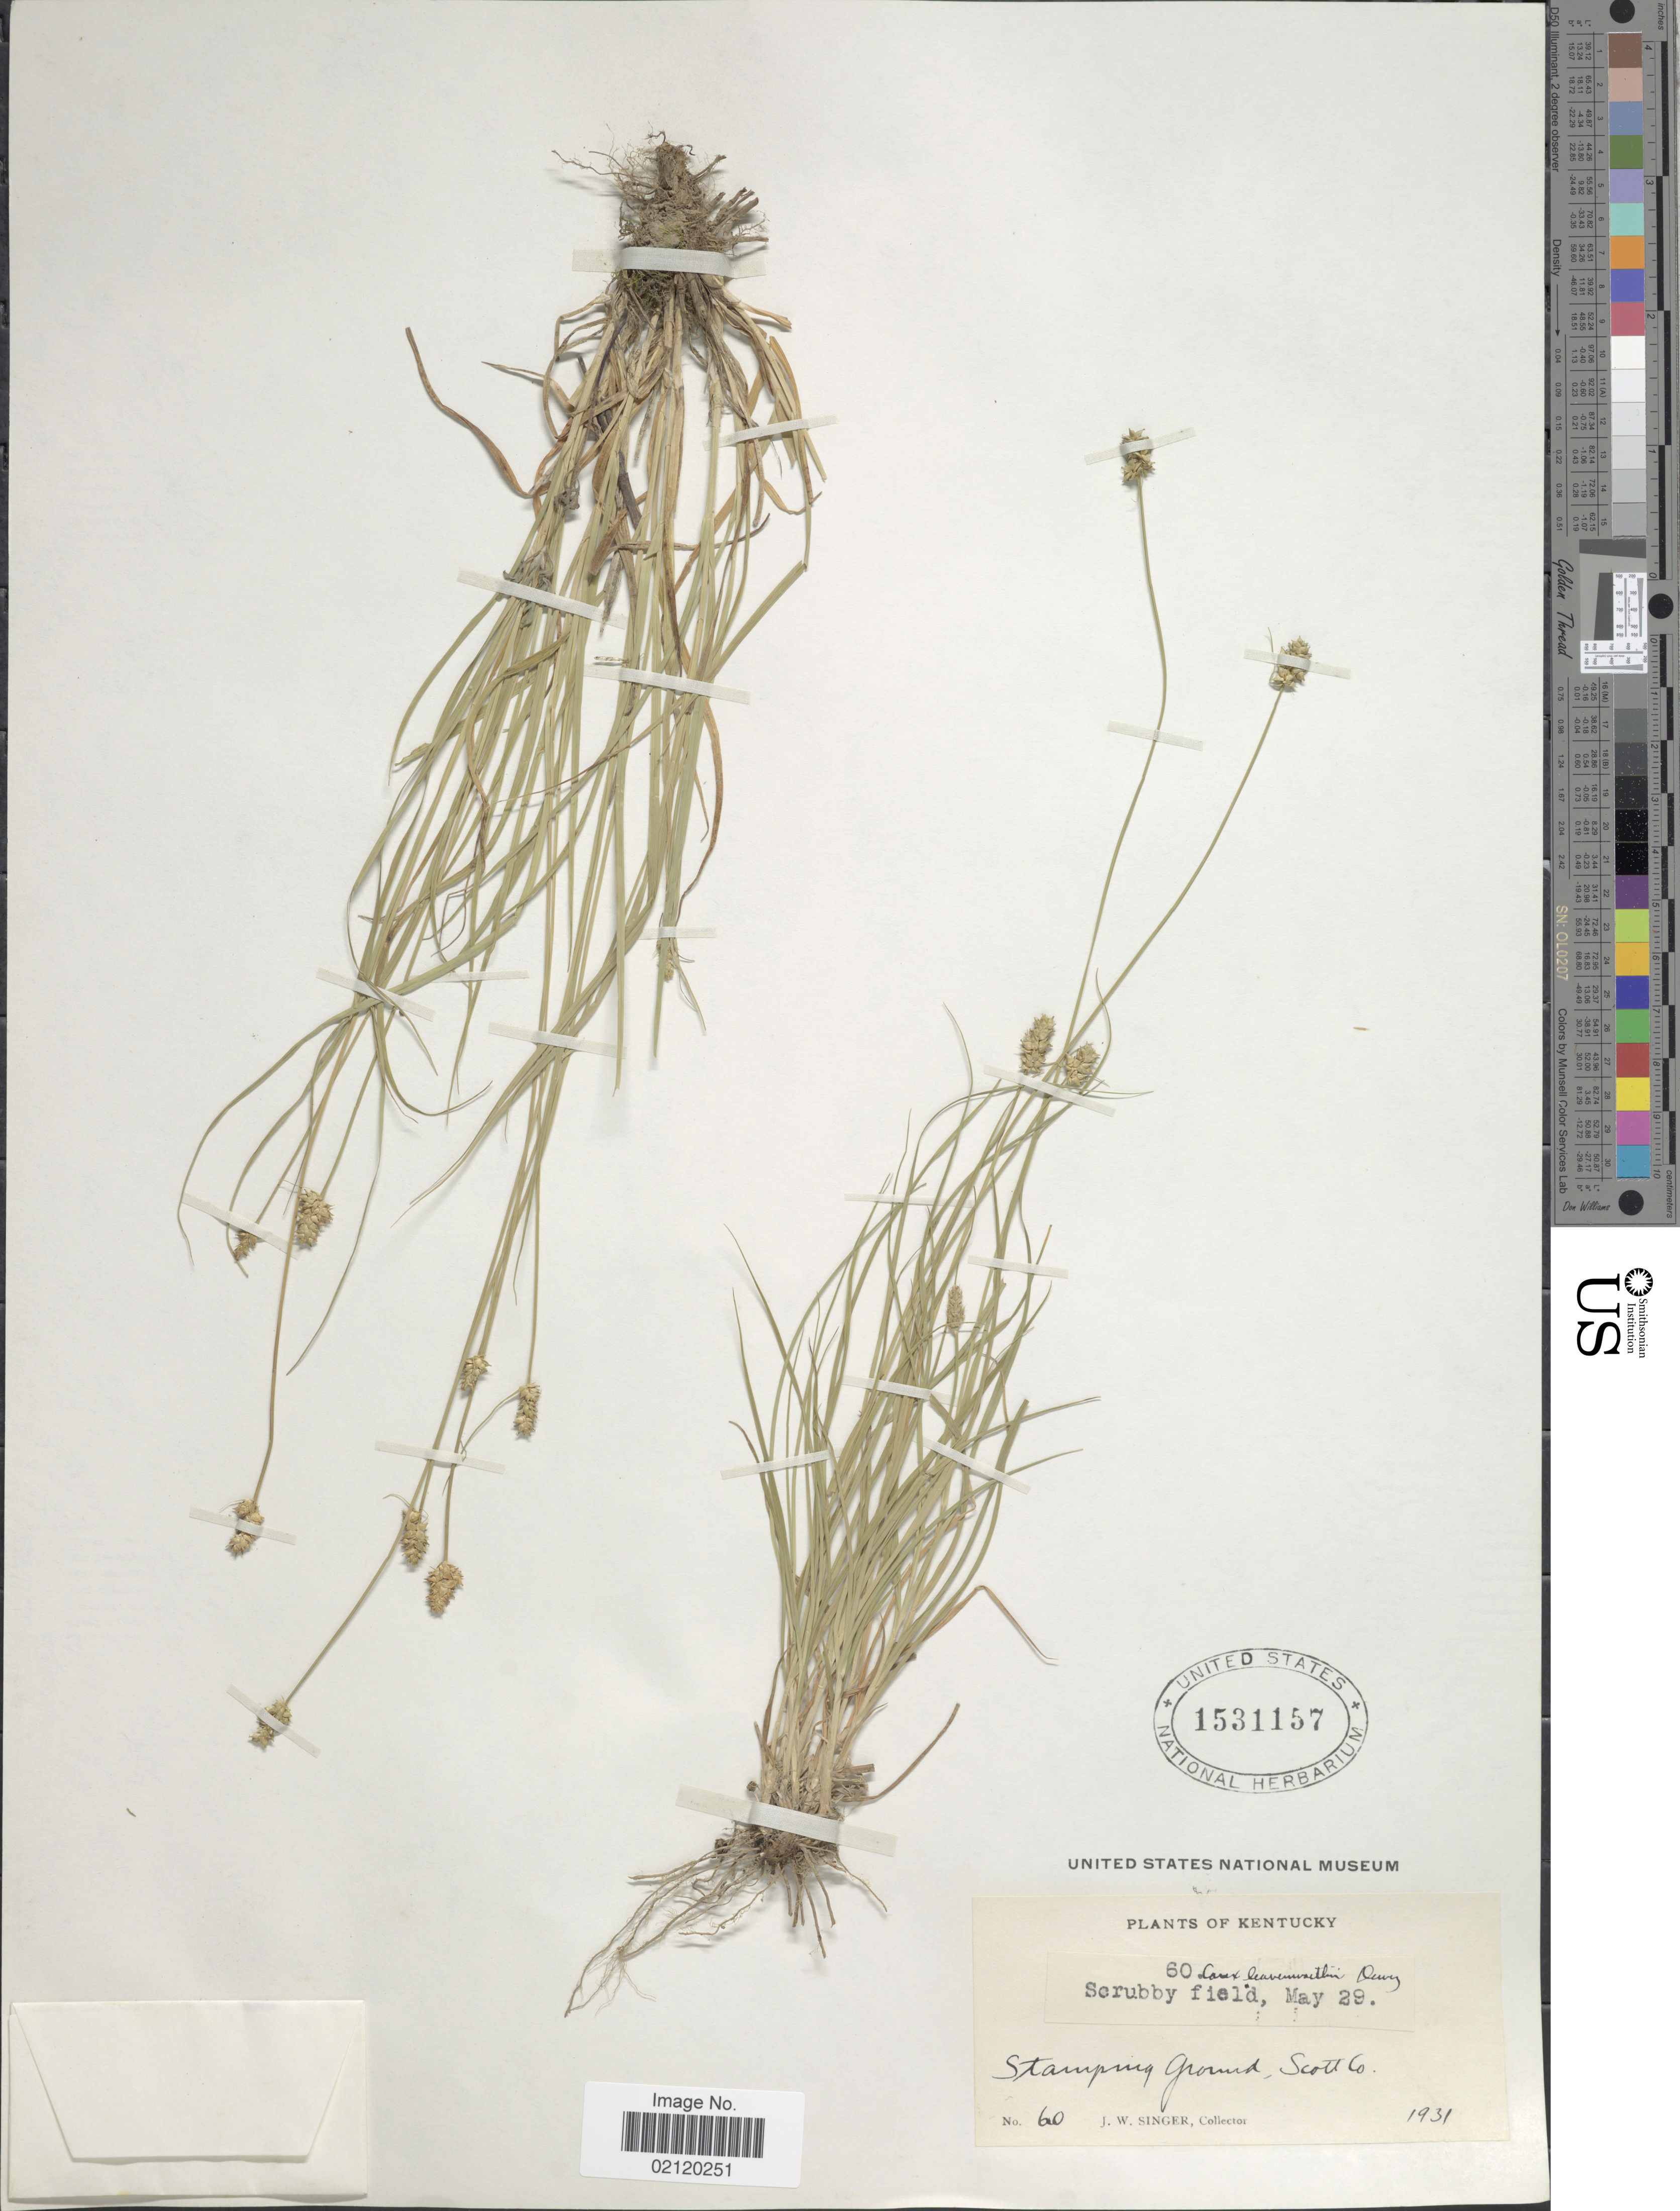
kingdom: Plantae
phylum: Tracheophyta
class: Liliopsida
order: Poales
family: Cyperaceae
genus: Carex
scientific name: Carex leavenworthii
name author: Dewey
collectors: J. EW. Singer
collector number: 60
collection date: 1931-05-29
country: United States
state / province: Kentucky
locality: Stamping Grand, Scott Co.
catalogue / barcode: US 1531157